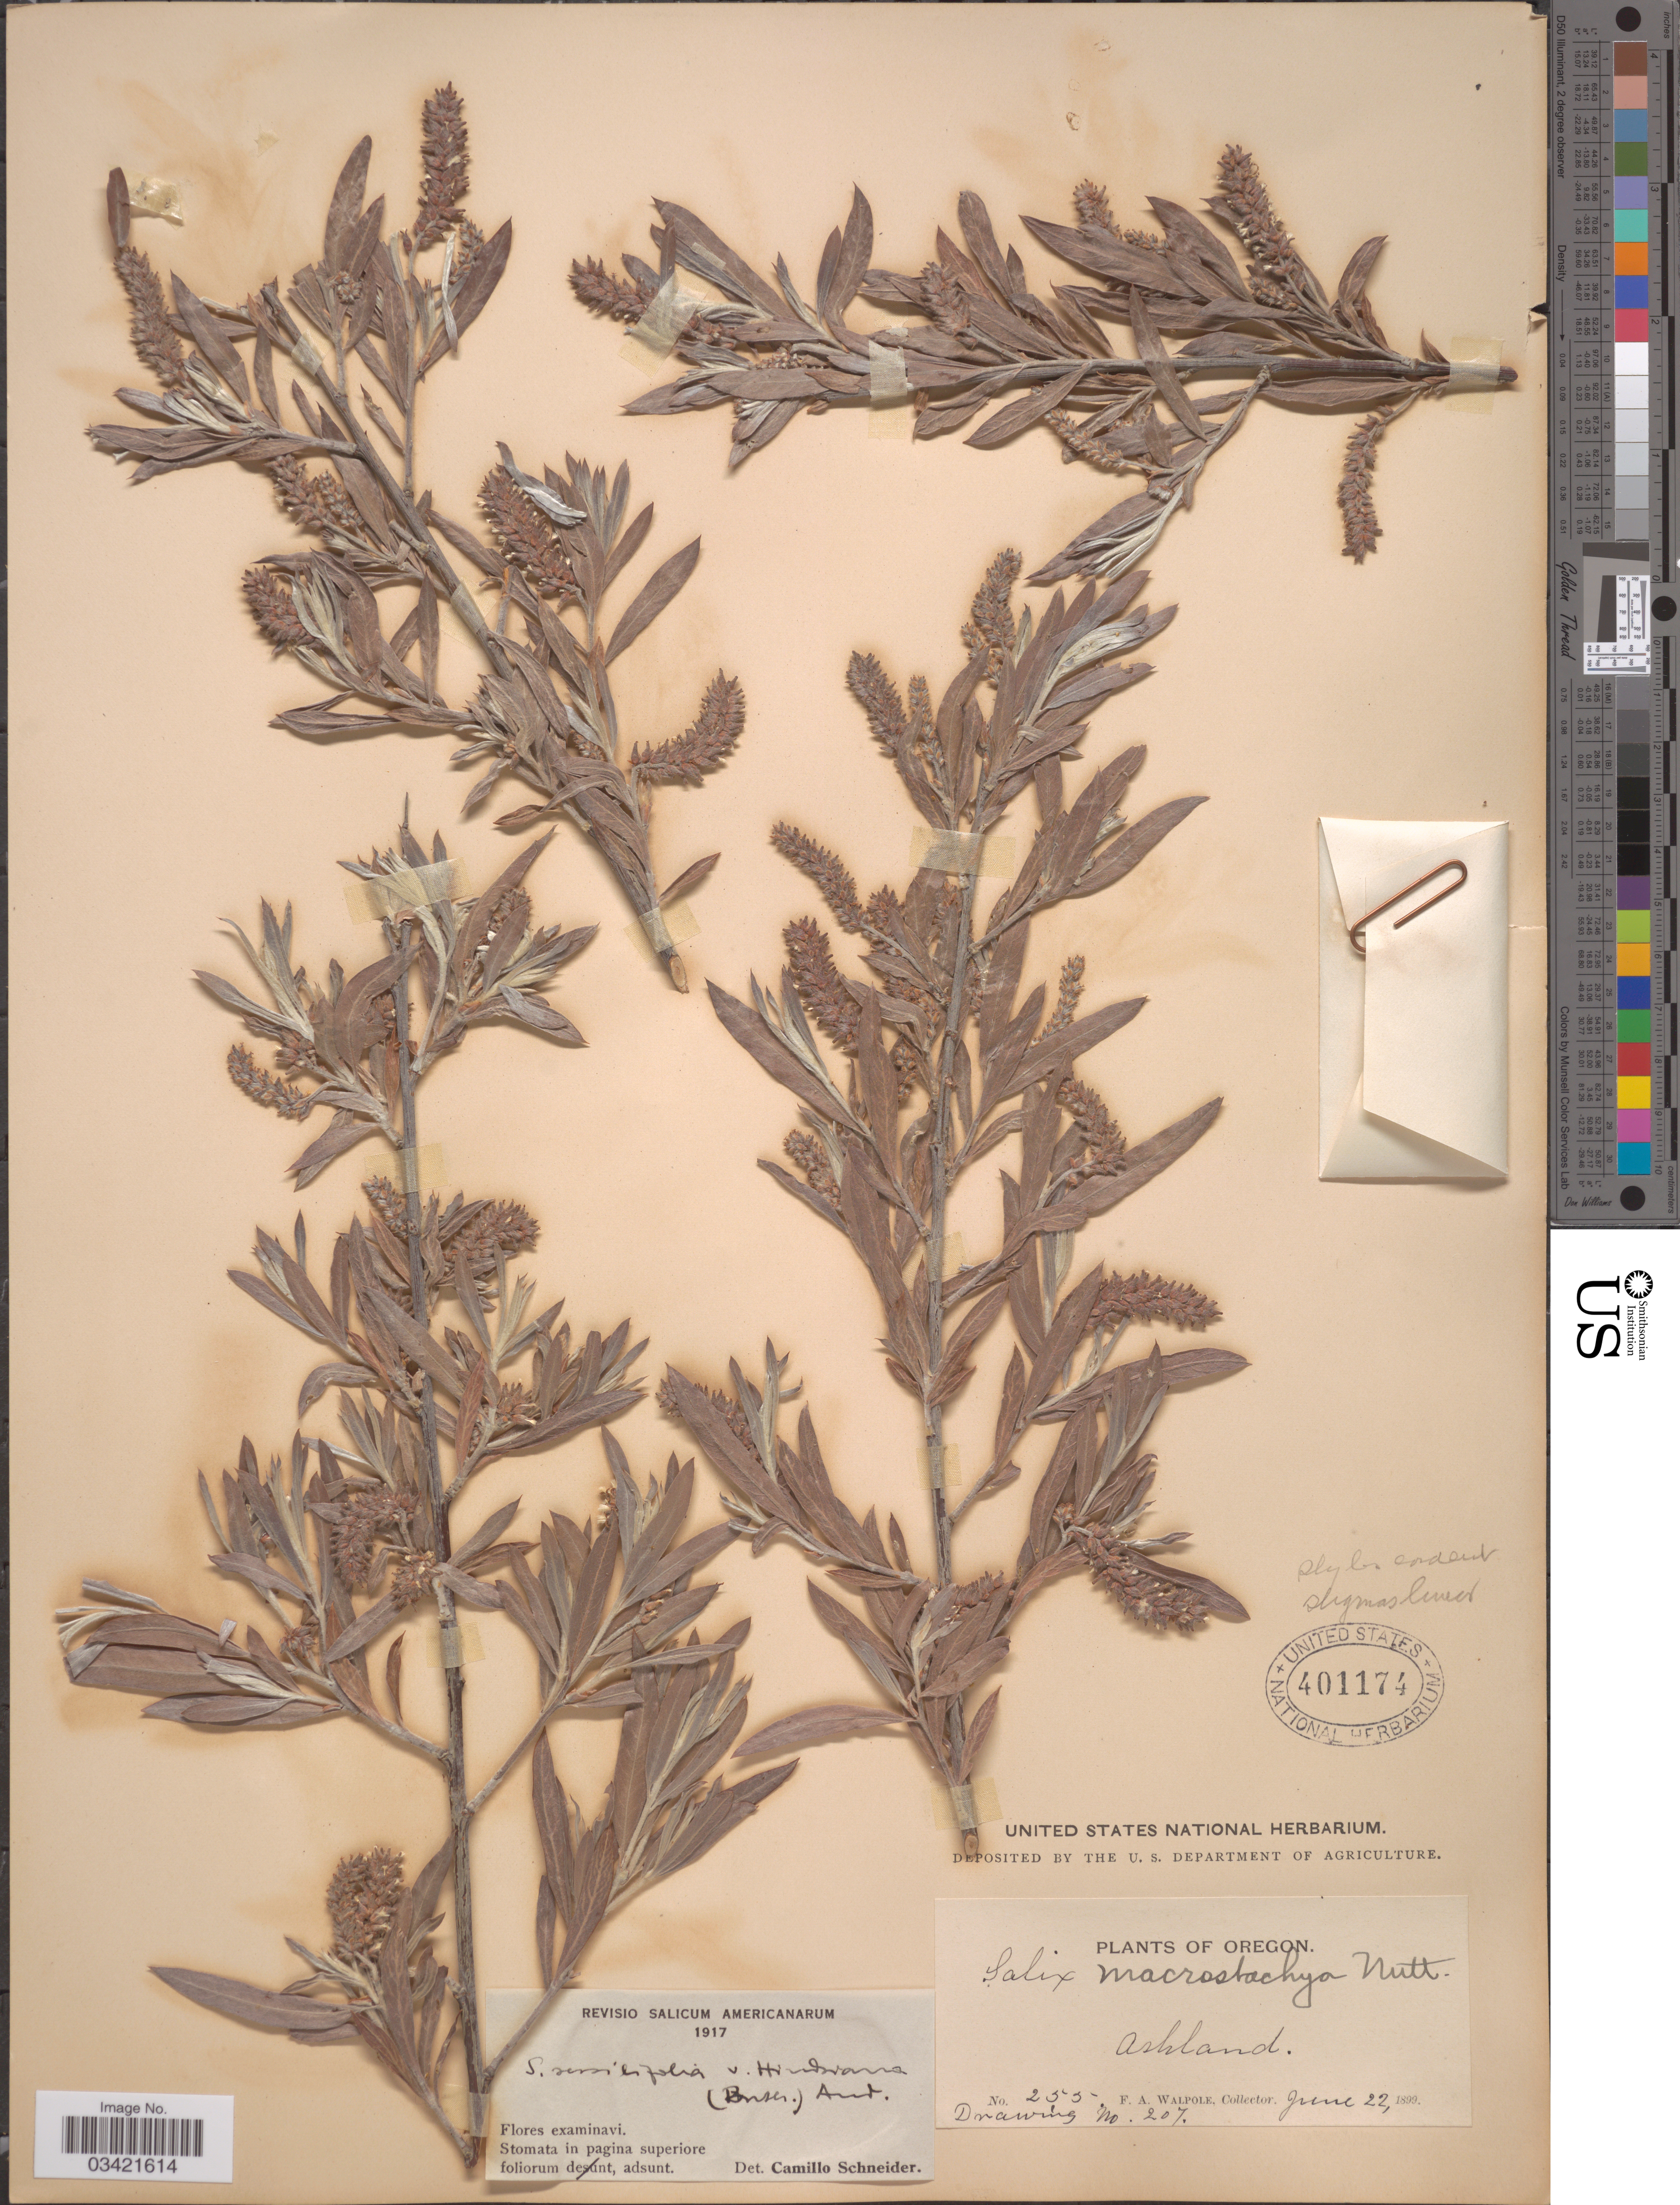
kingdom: Plantae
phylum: Tracheophyta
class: Magnoliopsida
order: Malpighiales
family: Salicaceae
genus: Salix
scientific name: Salix hindsiana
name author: Benth.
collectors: F. Walpole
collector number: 255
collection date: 1899-06-22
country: United States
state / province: Oregon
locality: Ashland.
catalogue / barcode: US 401174